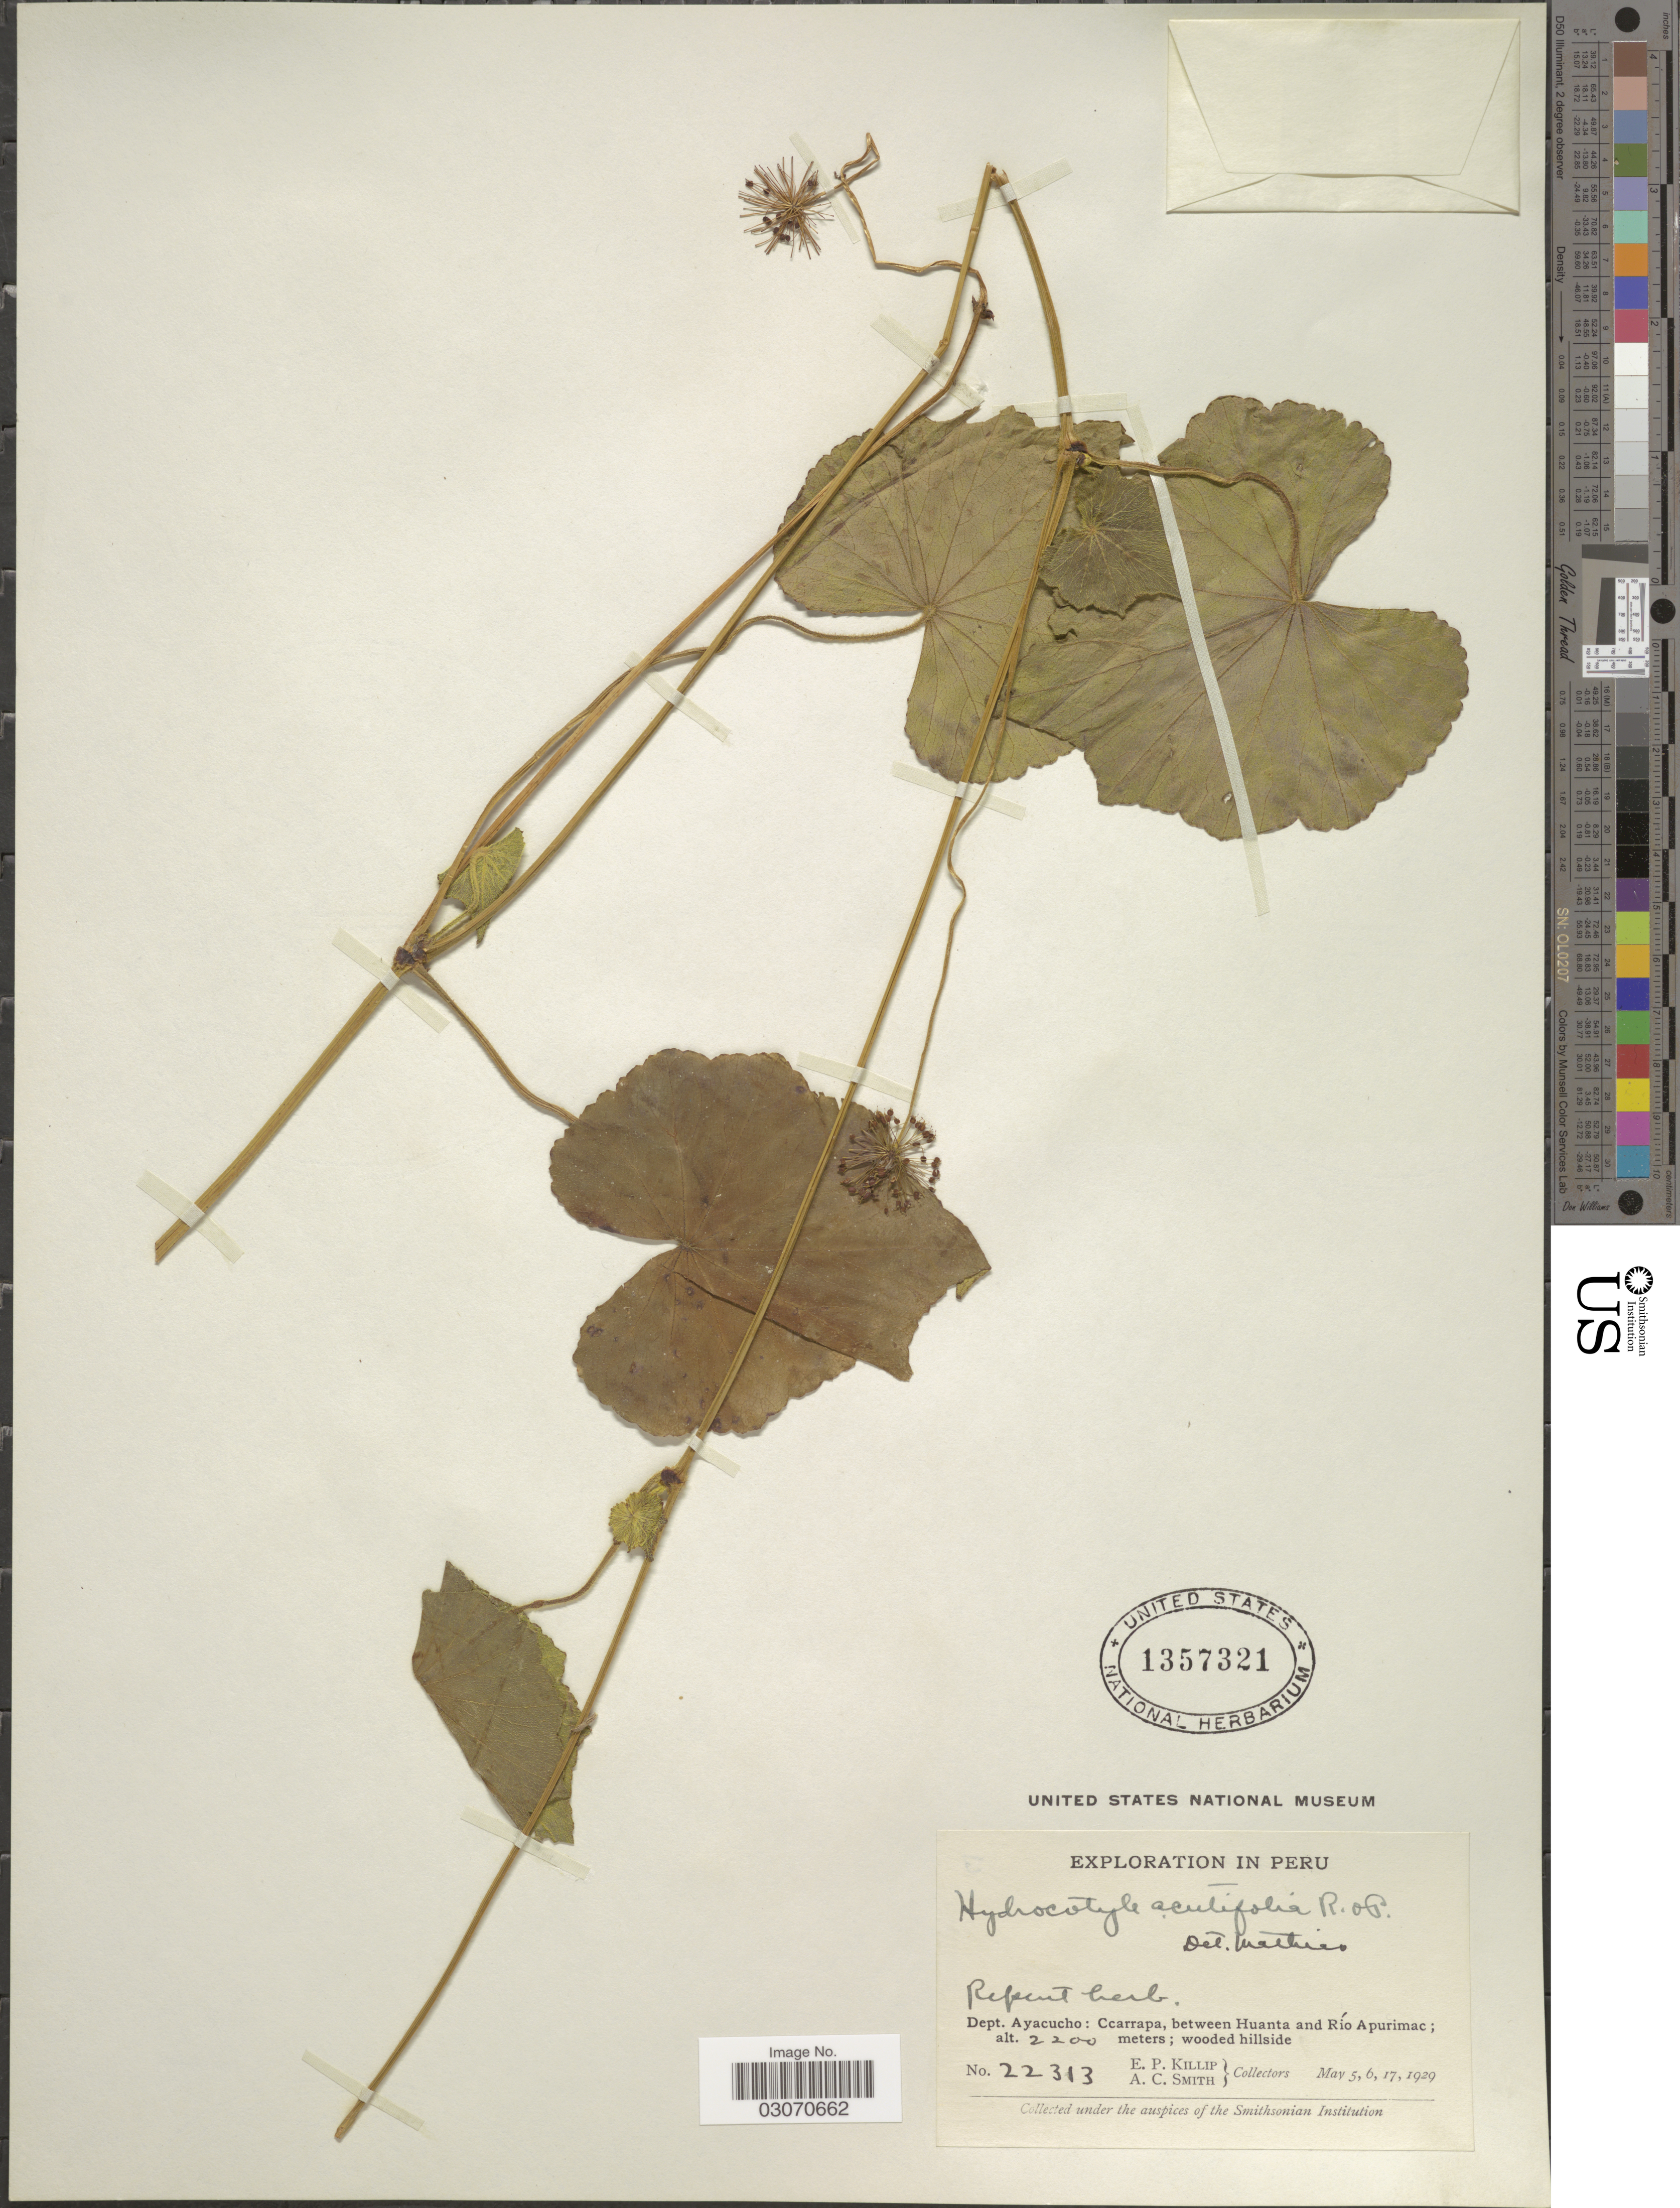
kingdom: Plantae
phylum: Tracheophyta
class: Magnoliopsida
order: Apiales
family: Araliaceae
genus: Hydrocotyle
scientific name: Hydrocotyle acutifolia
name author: Ruiz & Pav.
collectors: E. P. Killip & A. C. Smith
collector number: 22313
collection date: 1929-05-05/1929-05-17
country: Peru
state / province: Ayacucho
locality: Dept. Ayacucho: Ccarapa, between Huanta and Río Apurimac.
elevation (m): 2200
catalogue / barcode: US 1357321